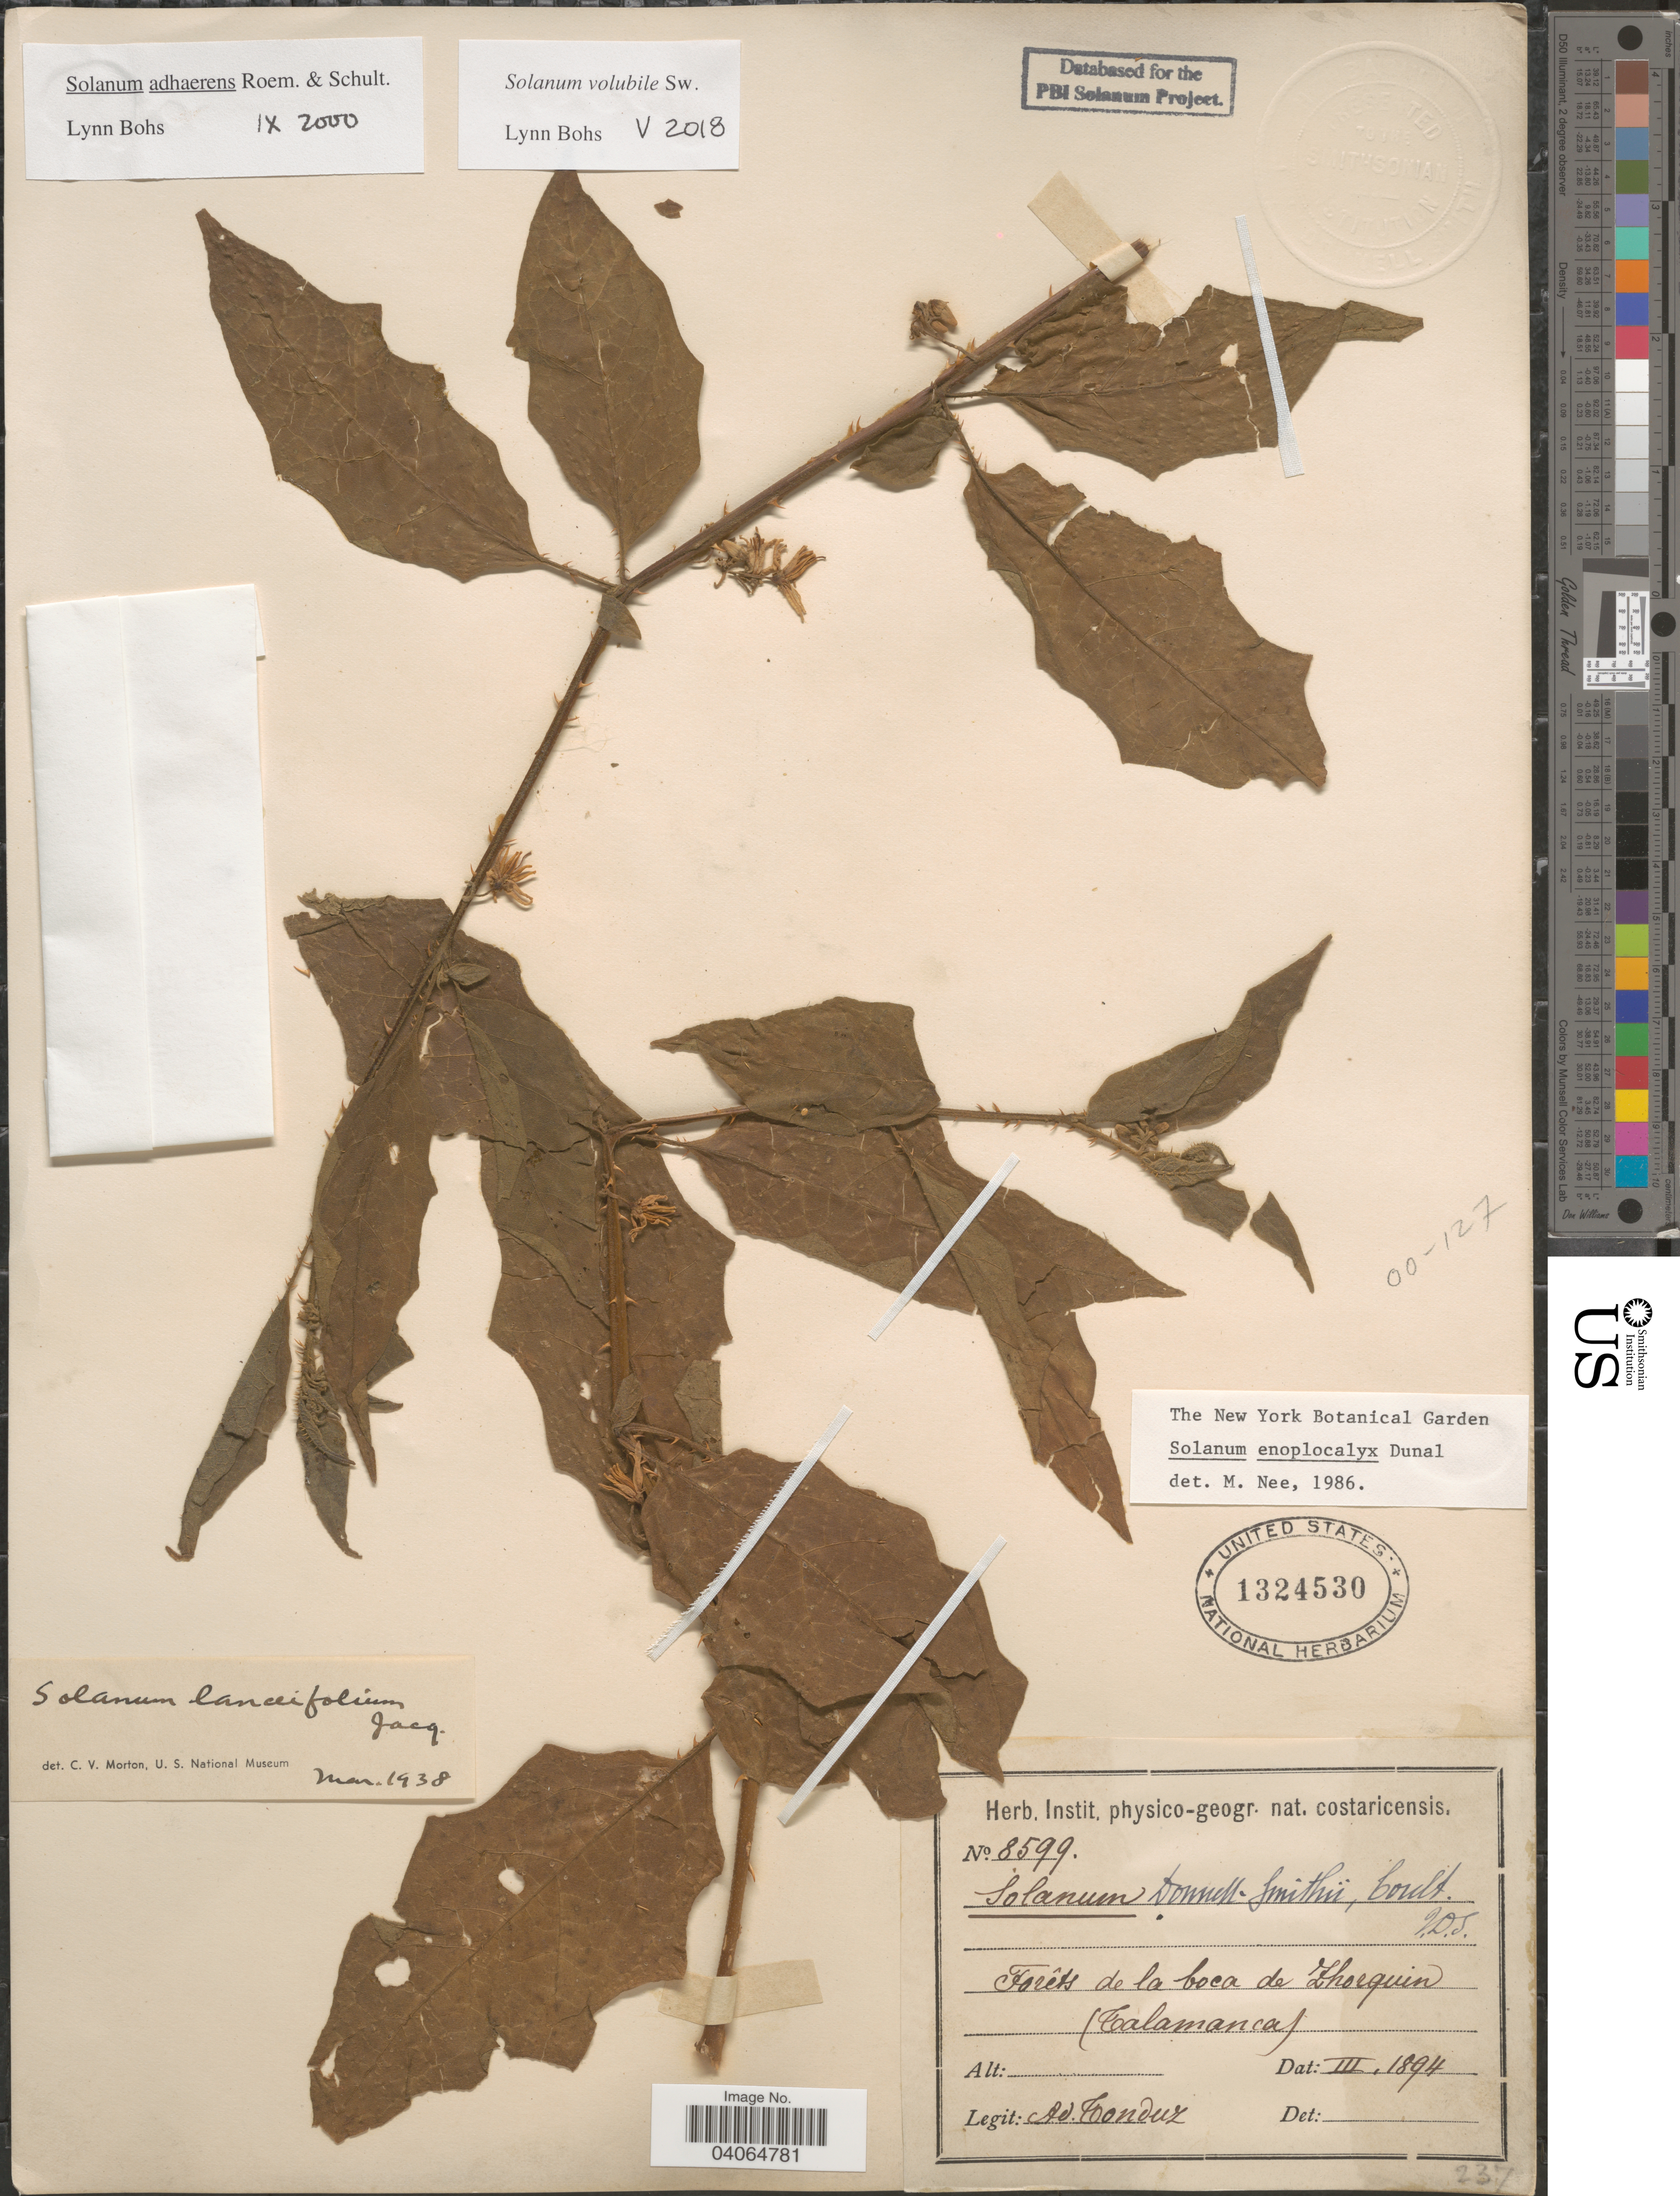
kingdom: Plantae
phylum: Tracheophyta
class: Magnoliopsida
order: Solanales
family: Solanaceae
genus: Solanum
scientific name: Solanum volubile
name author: Sw.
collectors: A. Tonduz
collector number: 8599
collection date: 1894-03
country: Costa Rica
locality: Forêts de la boca de Zhorquin (Talamanca).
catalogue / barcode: US 1324530